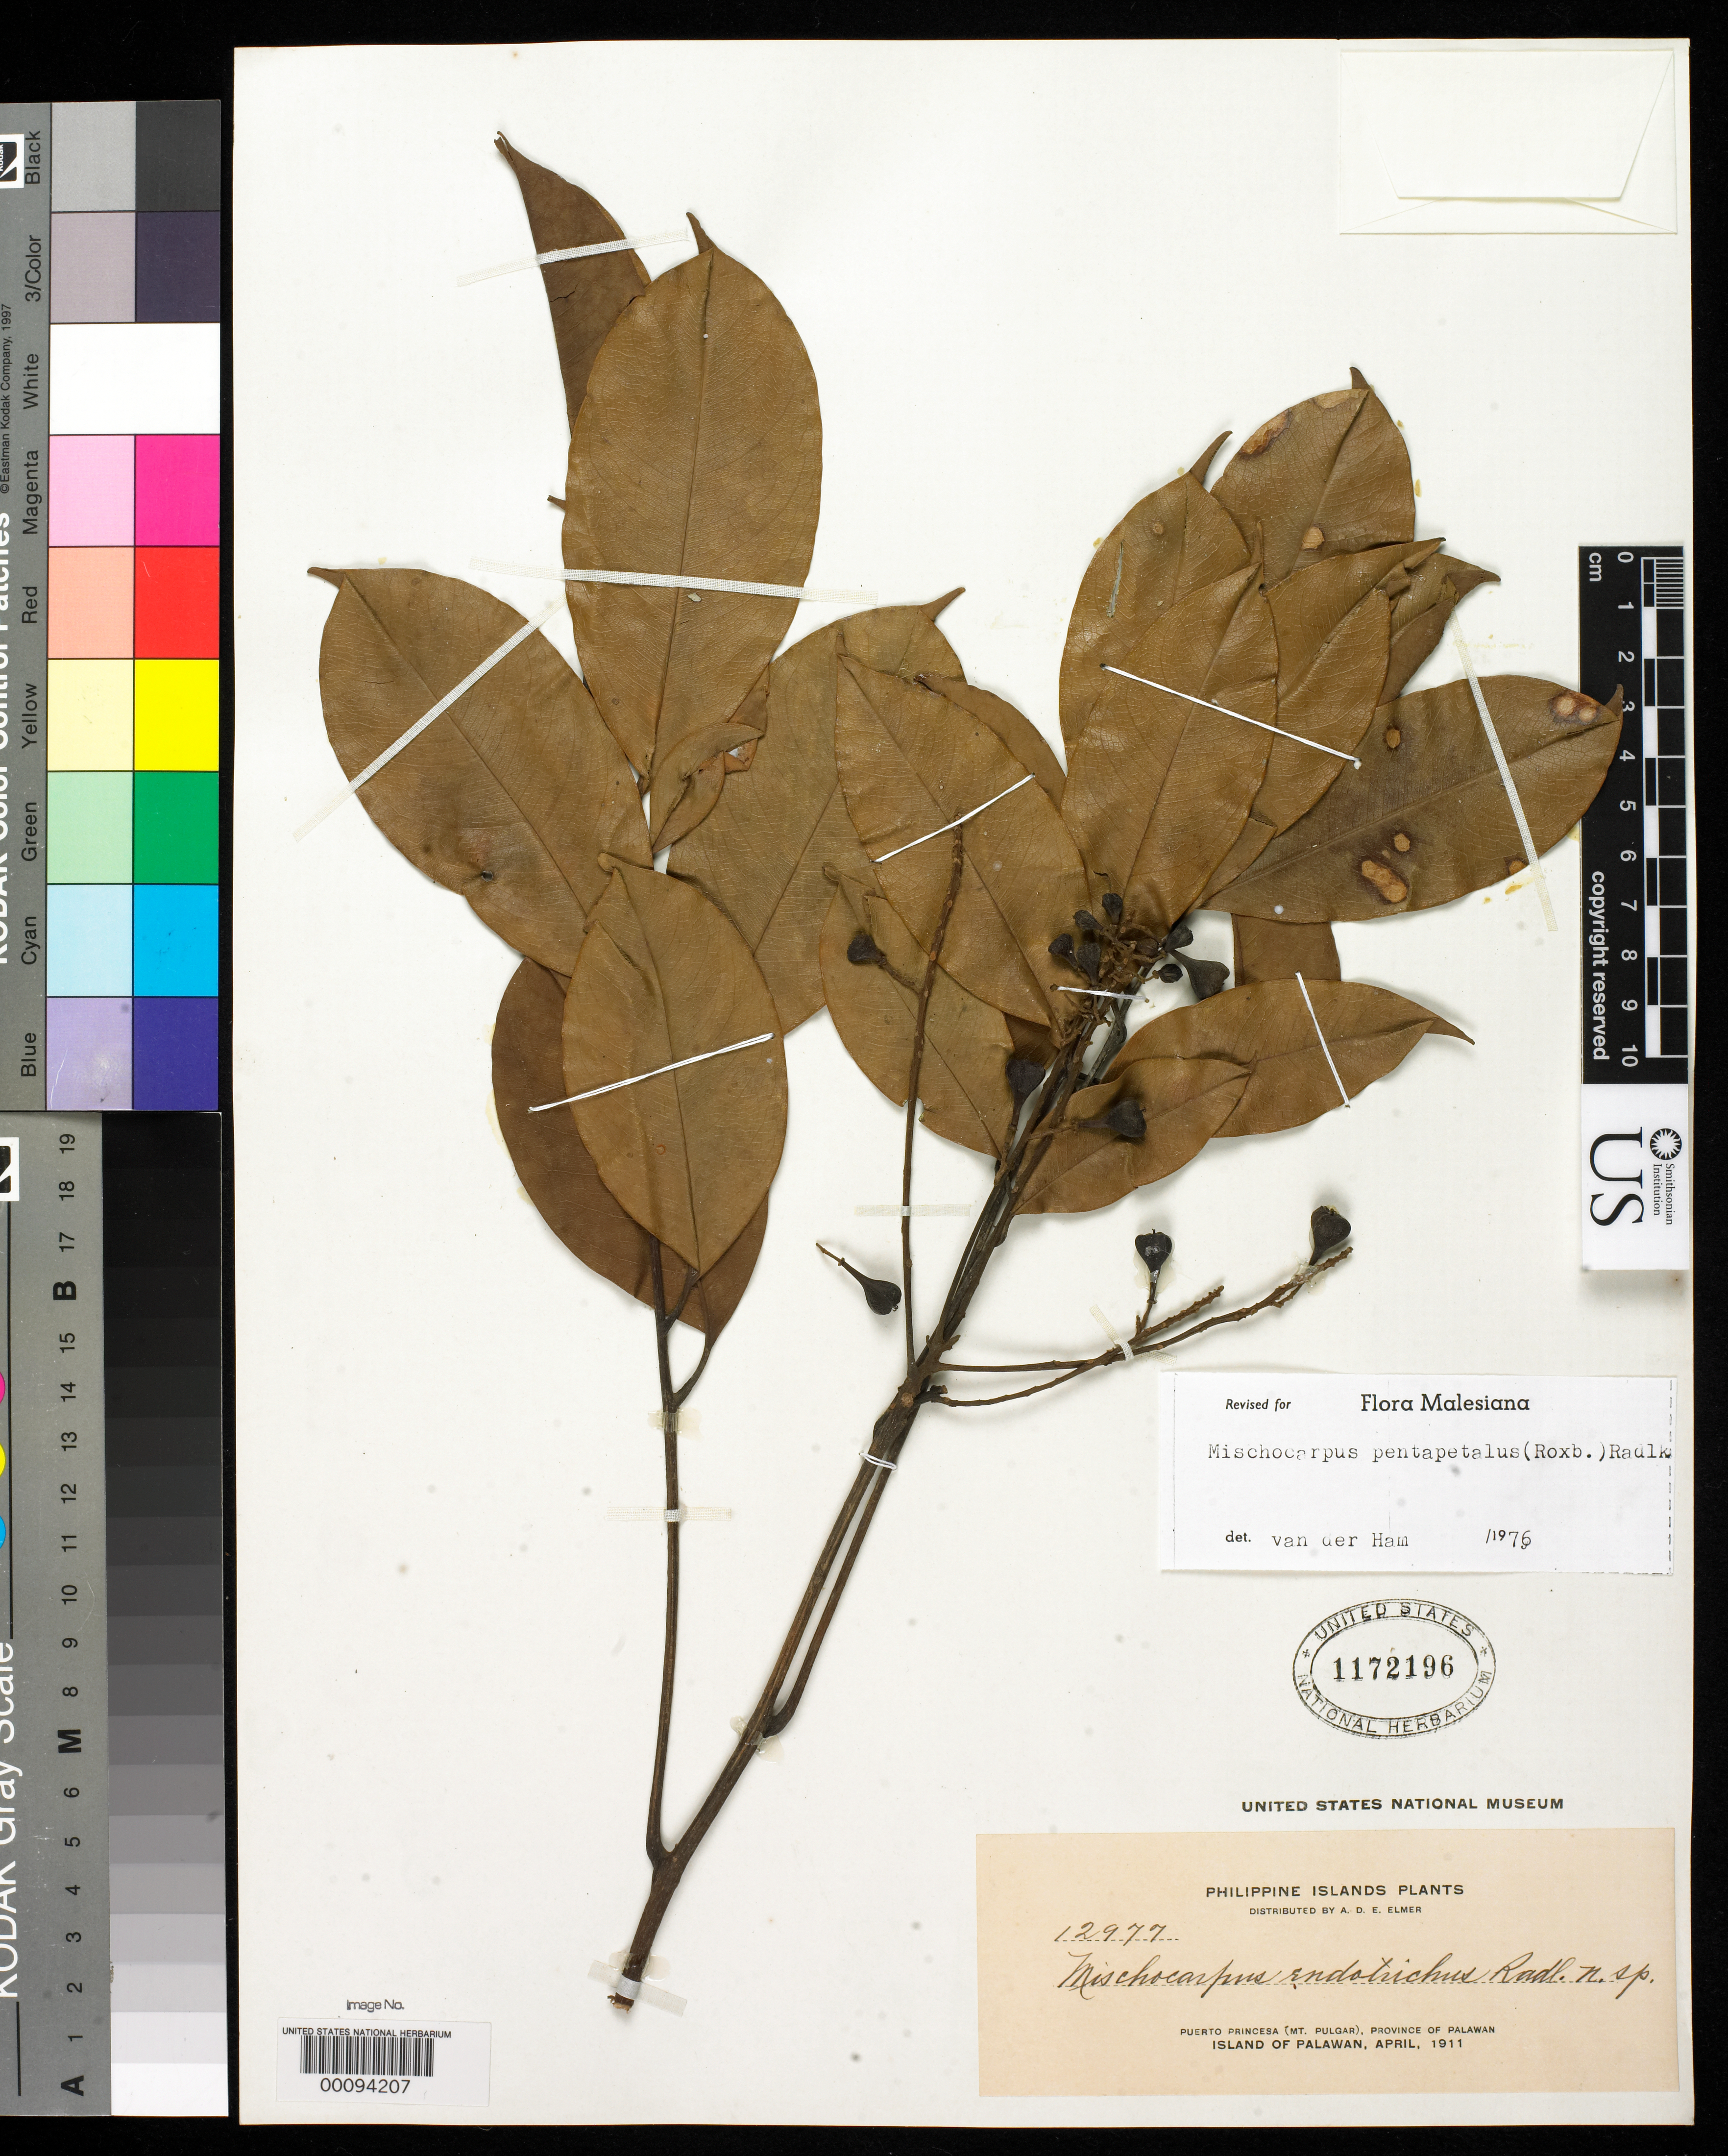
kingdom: Plantae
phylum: Tracheophyta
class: Magnoliopsida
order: Sapindales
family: Sapindaceae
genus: Mischocarpus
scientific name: Mischocarpus endotrichus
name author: Radlk. in Elmer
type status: Isotype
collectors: A. D. E. Elmer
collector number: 12977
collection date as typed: Apr 1911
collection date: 1911-04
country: Philippines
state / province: Mimaropa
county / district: Palawan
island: Palawan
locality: Puerto Princesa, Mt. Pulgar.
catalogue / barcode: US 1172196